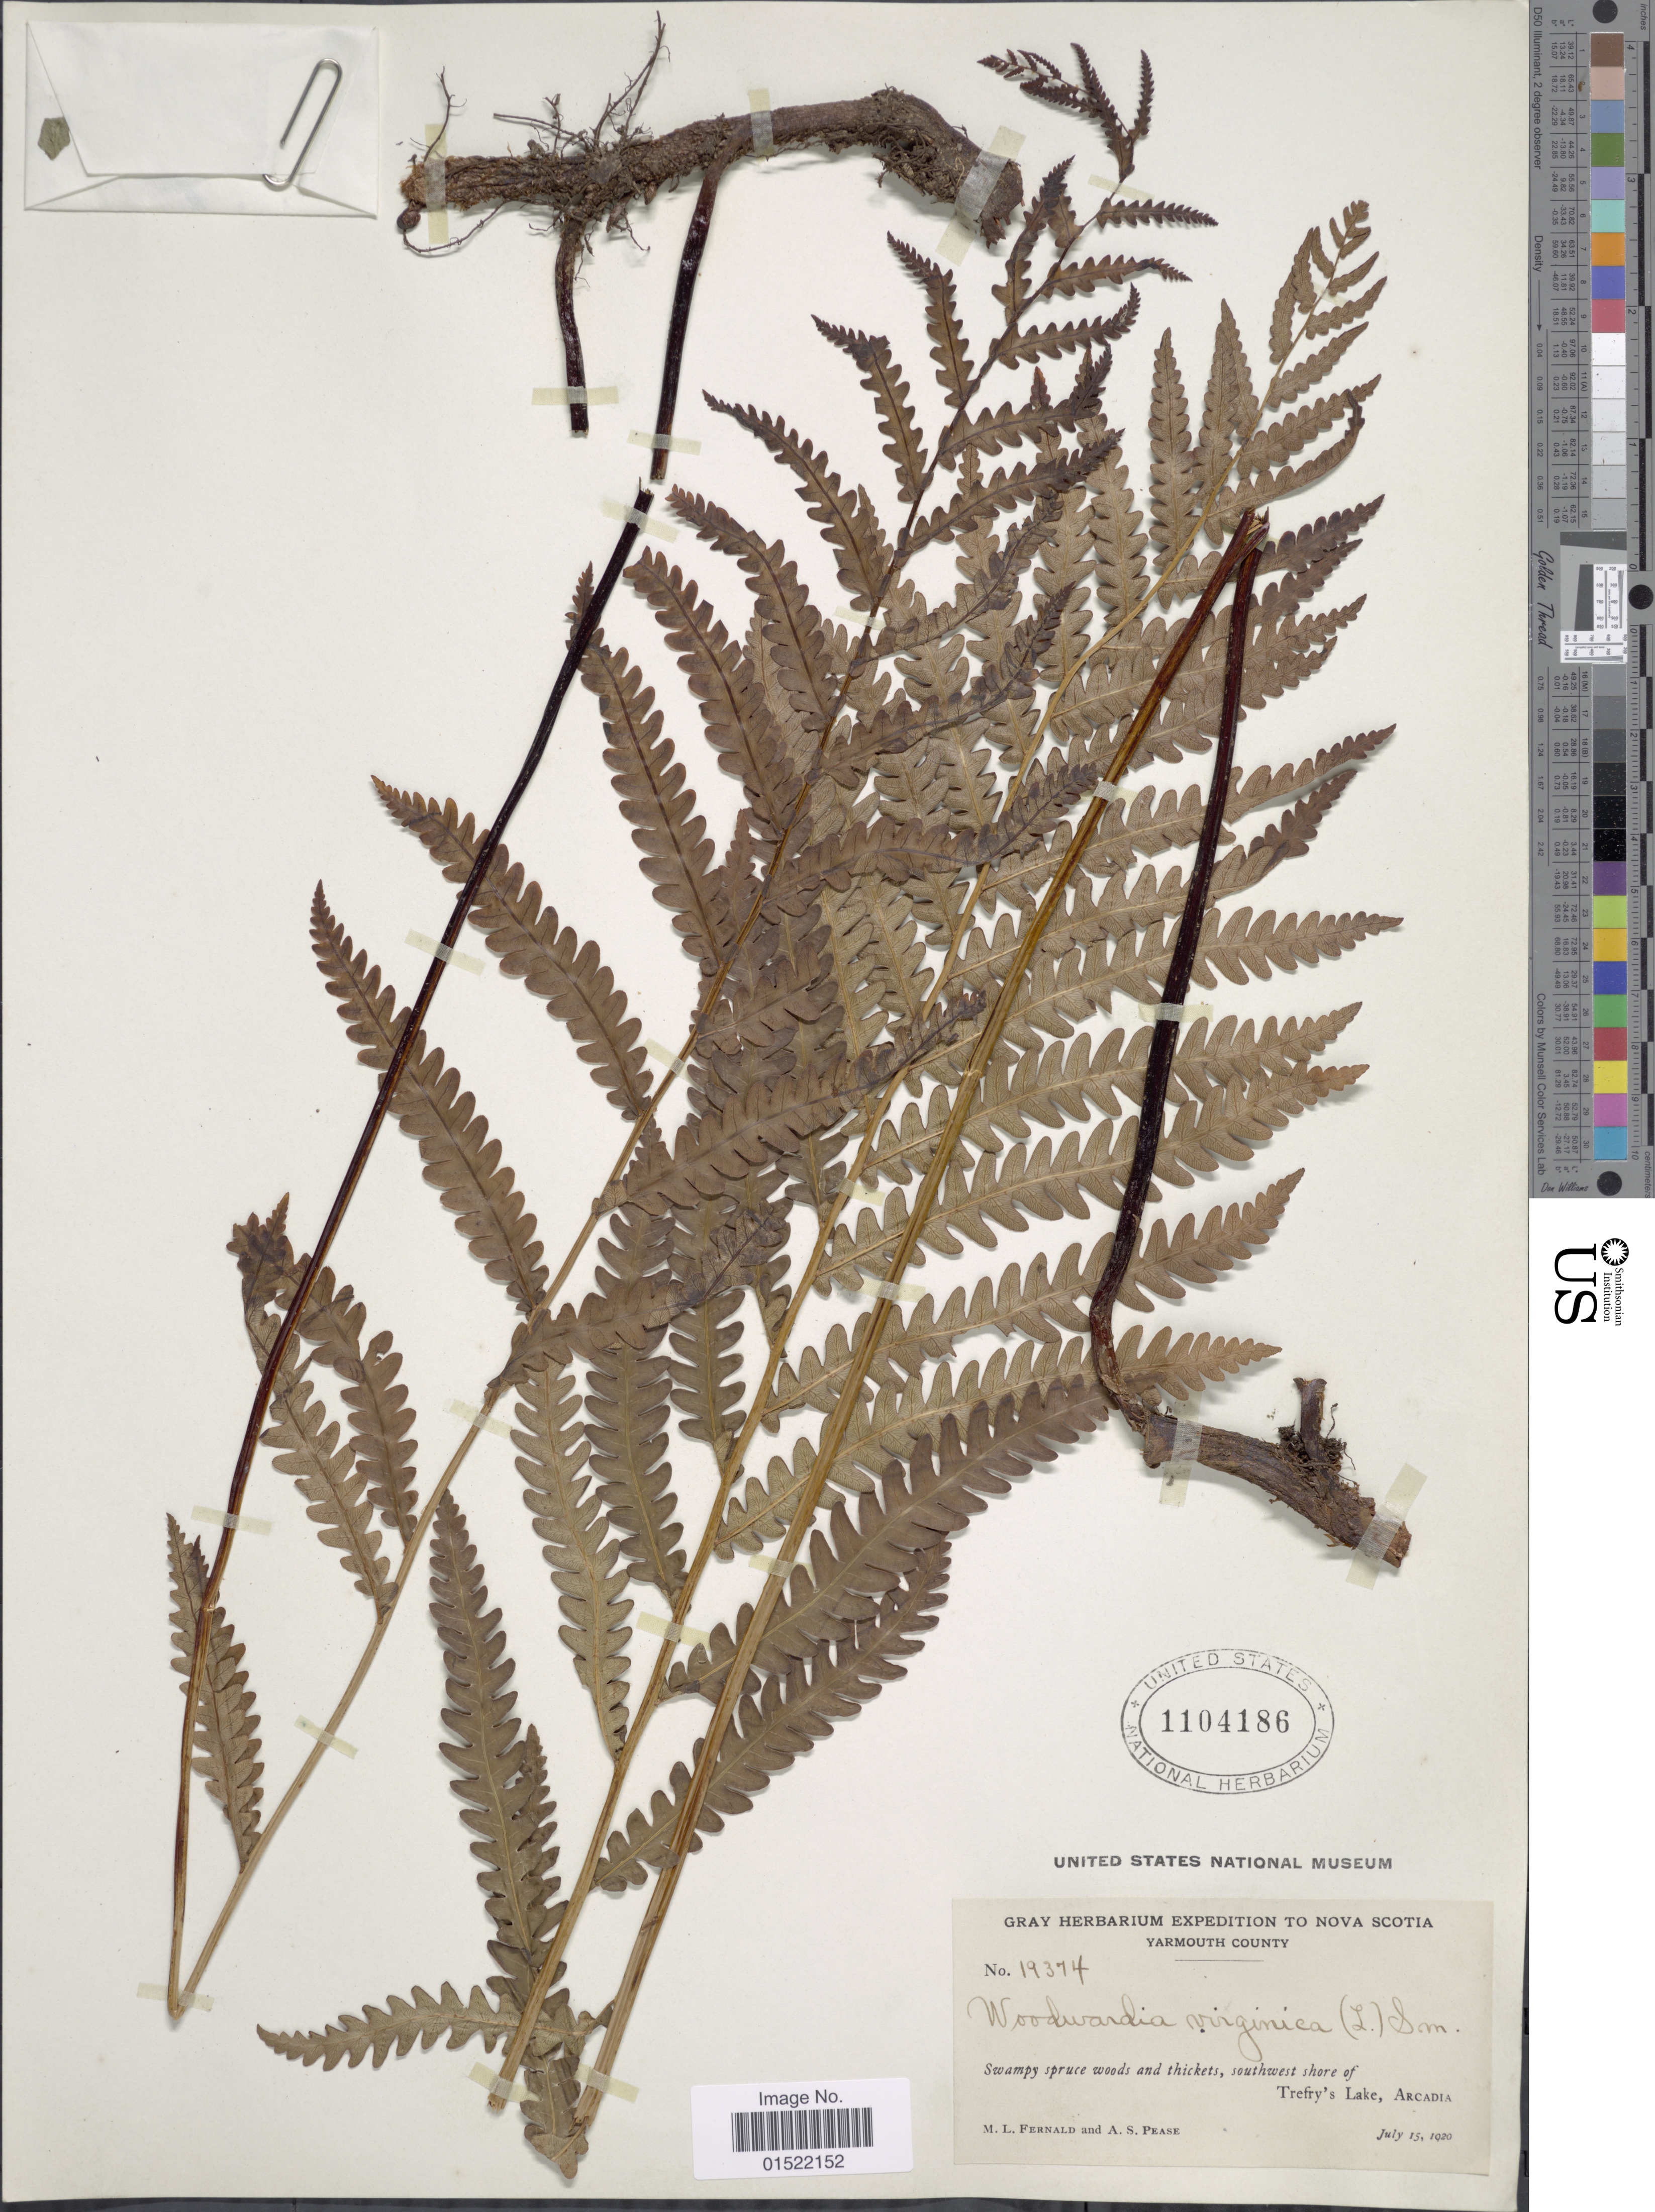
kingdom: Plantae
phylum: Tracheophyta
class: Polypodiopsida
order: Polypodiales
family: Blechnaceae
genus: Woodwardia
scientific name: Woodwardia virginica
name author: (L.) R.M. Sm.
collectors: M. L. Fernald & A. S. Pease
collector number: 19374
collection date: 1920-07-15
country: Canada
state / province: Nova Scotia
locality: Yarmouth County, southwest shore of Trefry's Lake, Arcadia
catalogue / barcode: US 1104186